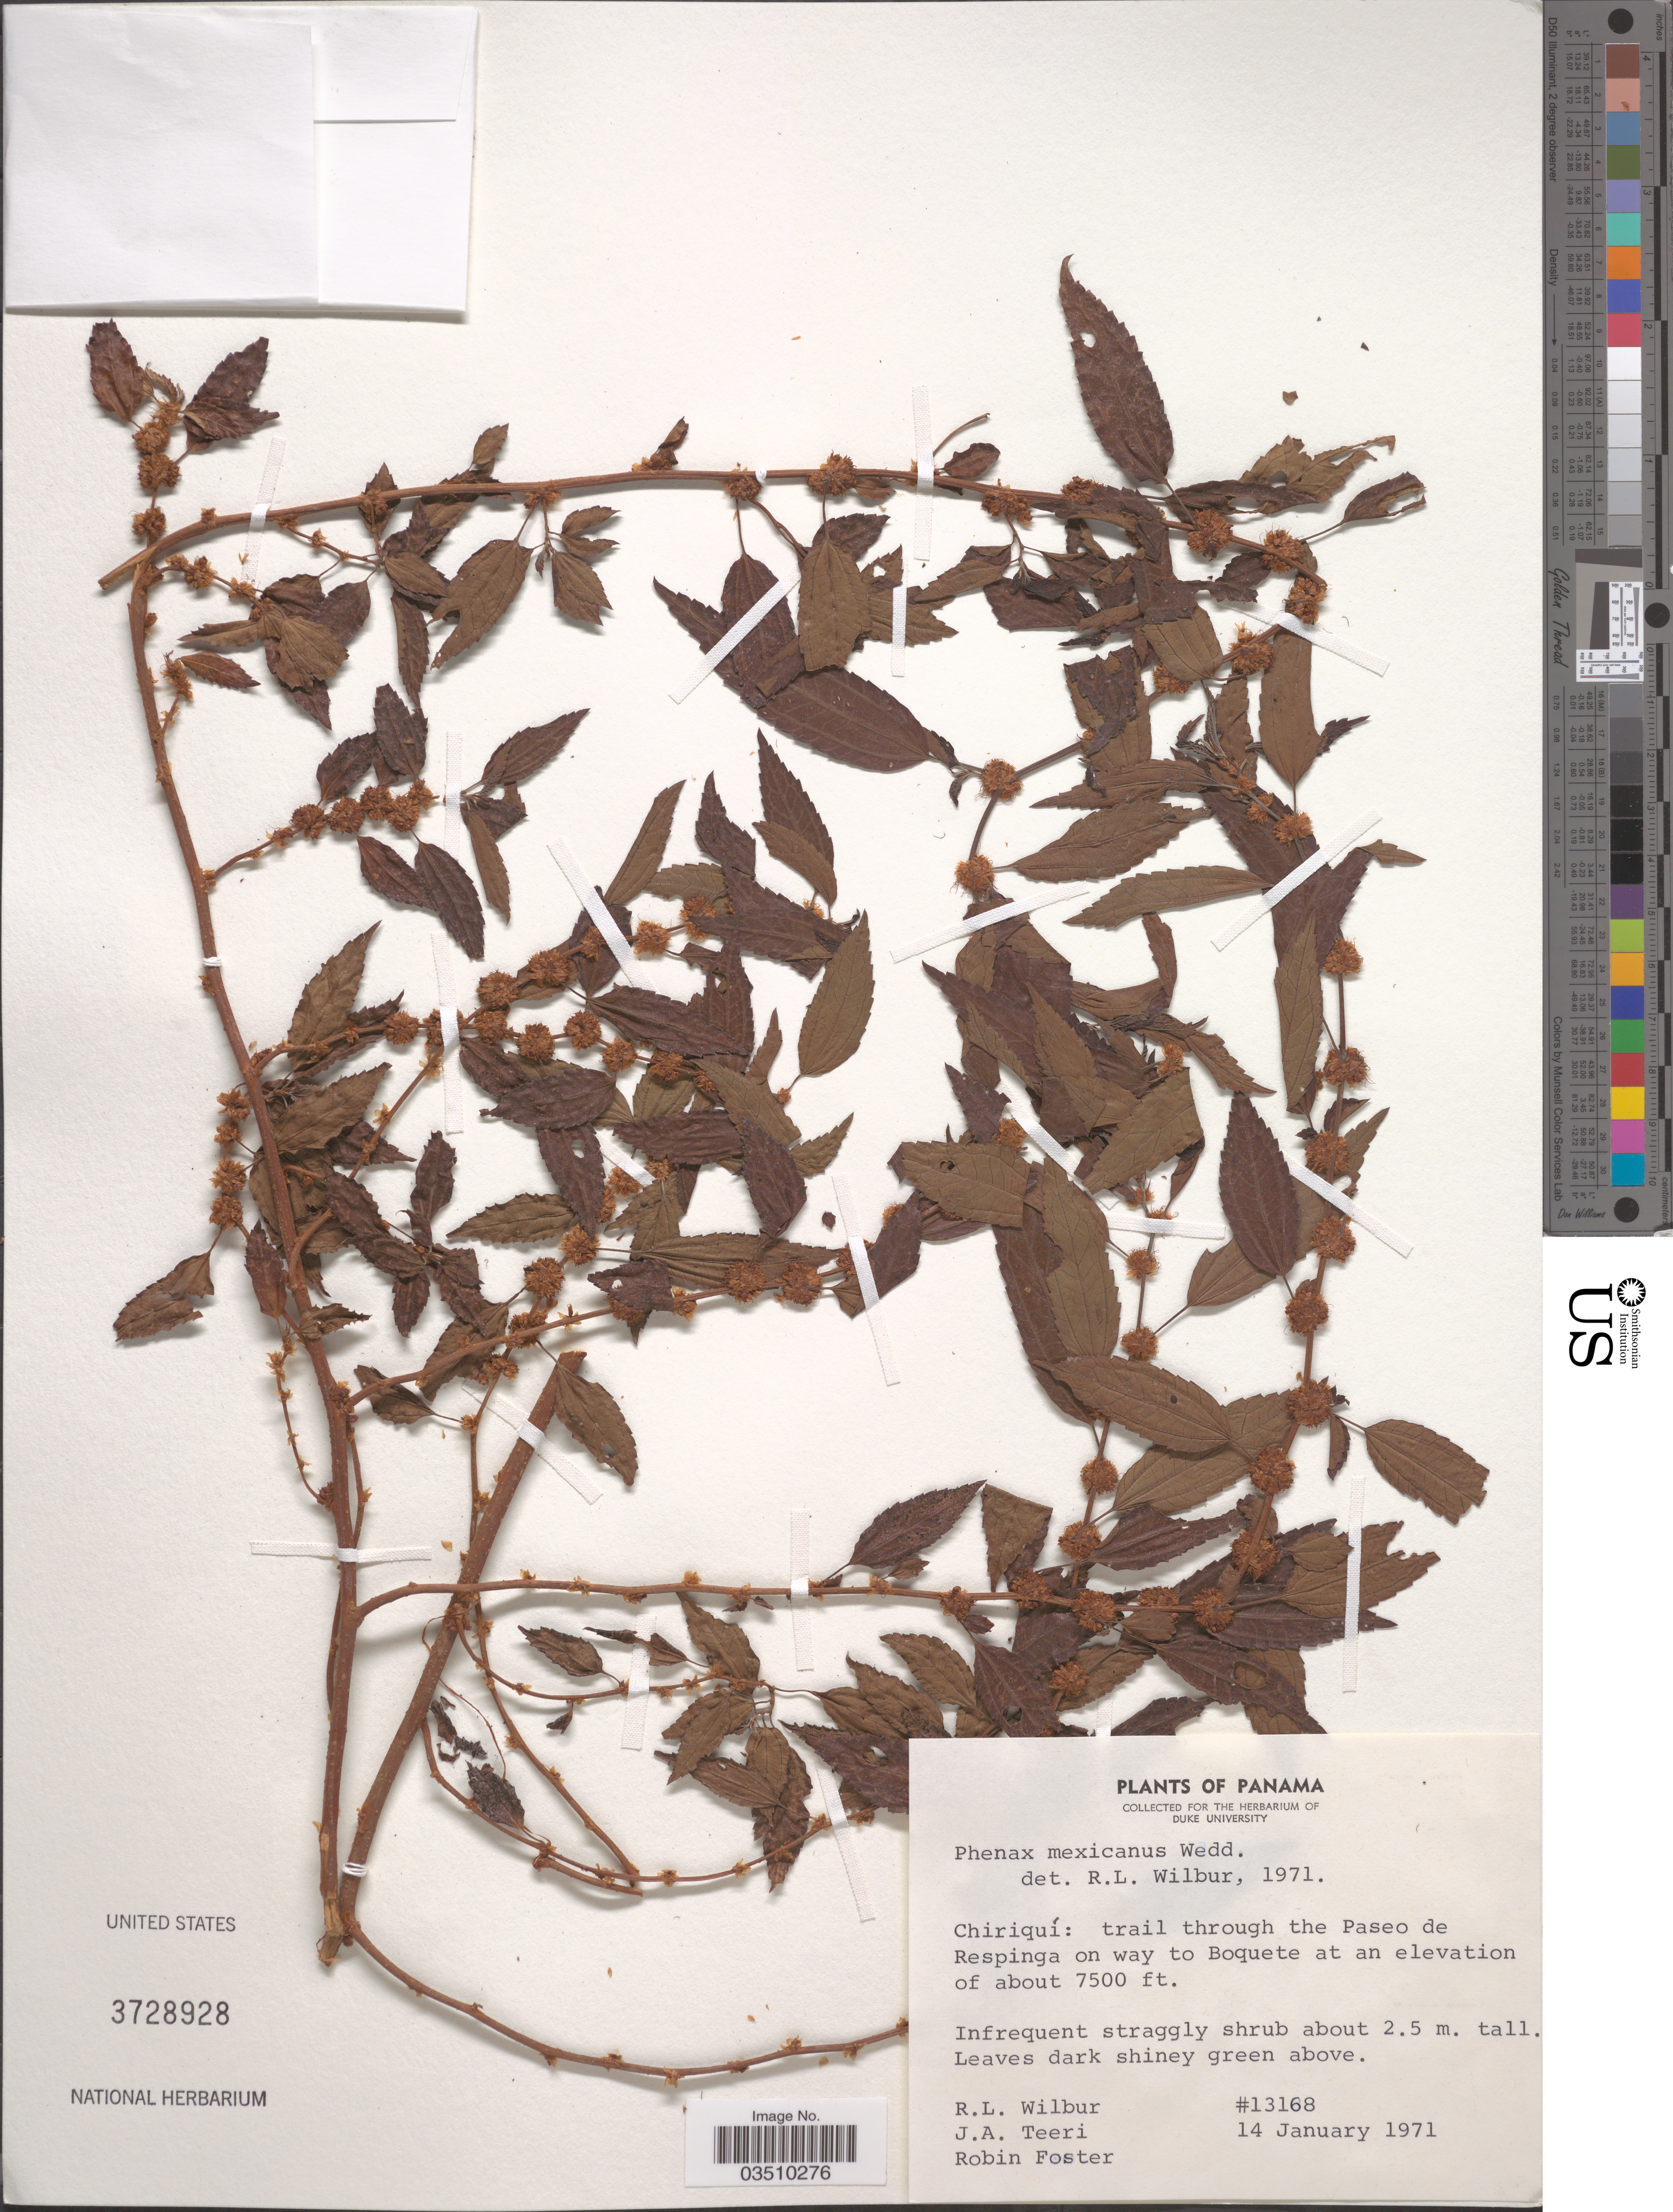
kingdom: Plantae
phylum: Tracheophyta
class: Magnoliopsida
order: Rosales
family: Urticaceae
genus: Phenax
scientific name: Phenax mexicanus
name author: Wedd.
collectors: R. L. Wilbur, J. Teeri & R. B. Foster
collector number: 13168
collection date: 1971-01-14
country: Panama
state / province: Chiriqui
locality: Trail through the Paseo de Respinga on way to Boquete.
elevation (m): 2286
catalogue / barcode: US 3728928